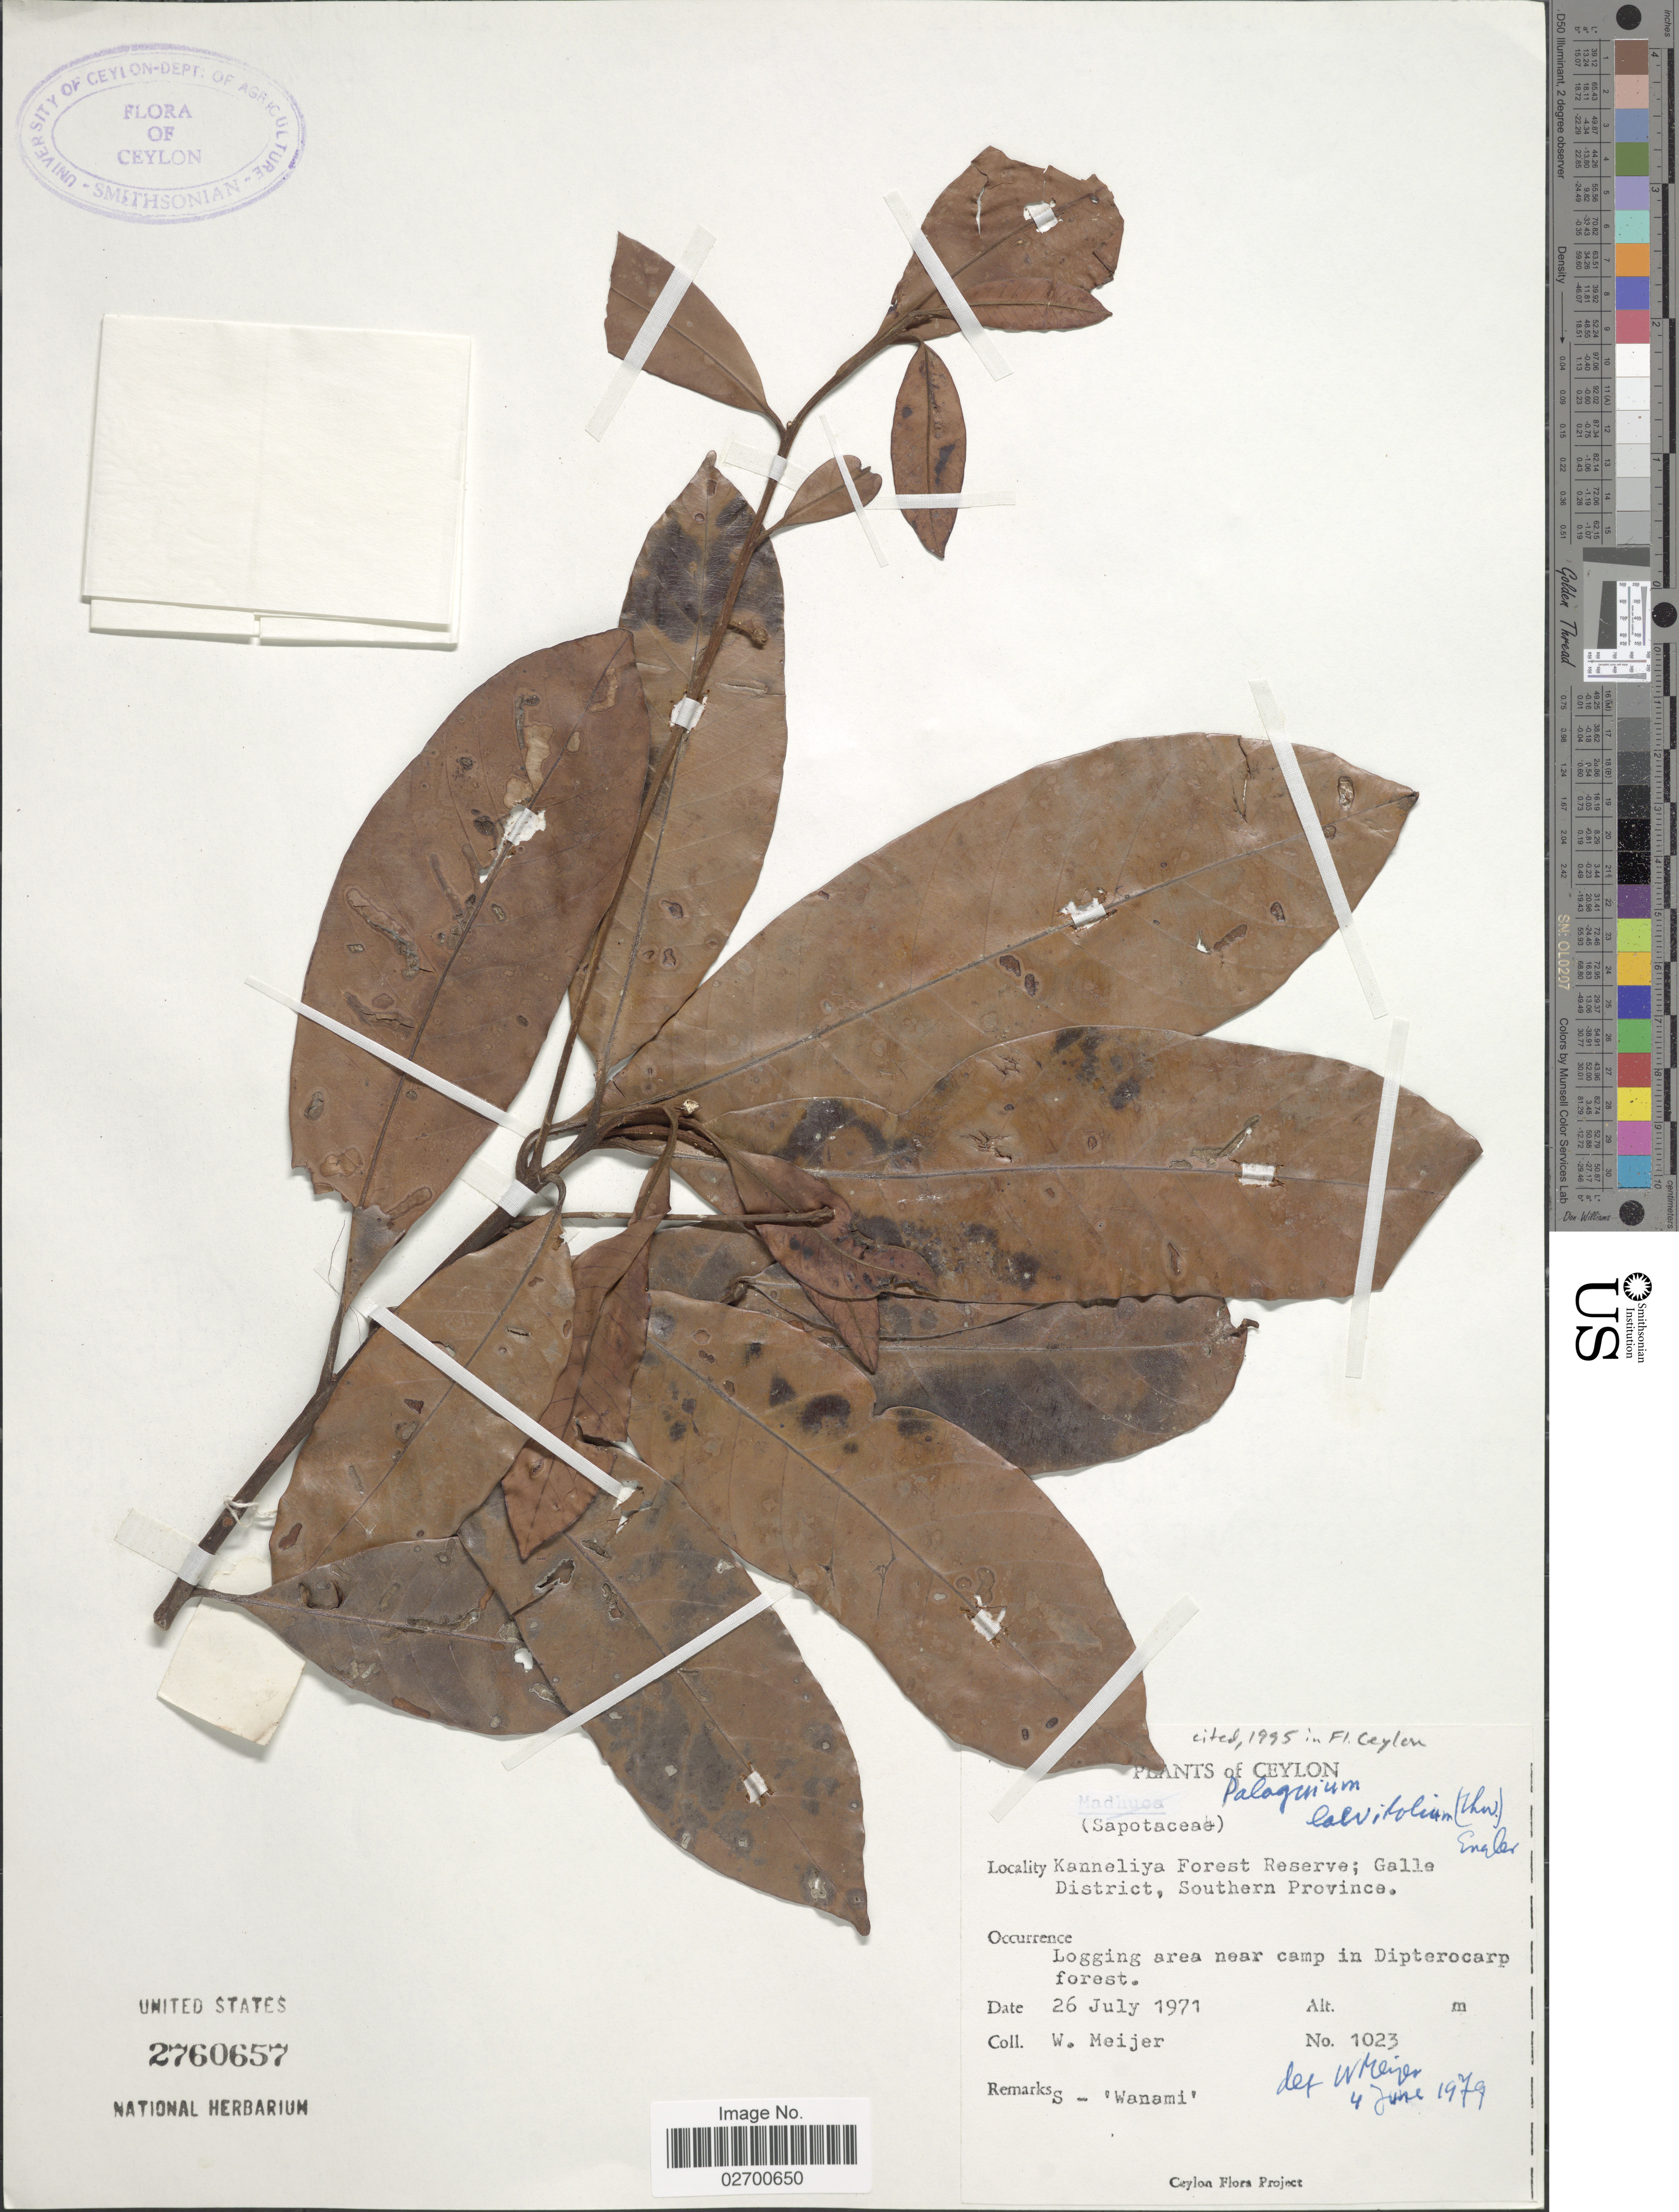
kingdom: Plantae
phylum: Tracheophyta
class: Magnoliopsida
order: Ericales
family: Sapotaceae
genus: Palaquium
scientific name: Palaquium laevifolium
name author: Engl.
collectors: W. Meijer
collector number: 1023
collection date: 1971-07-26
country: Sri Lanka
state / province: Southern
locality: Ceylon, Kanneliya Forest Reserve; Galle District, Southern Province. Logging area near camp.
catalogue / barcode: US 2760657